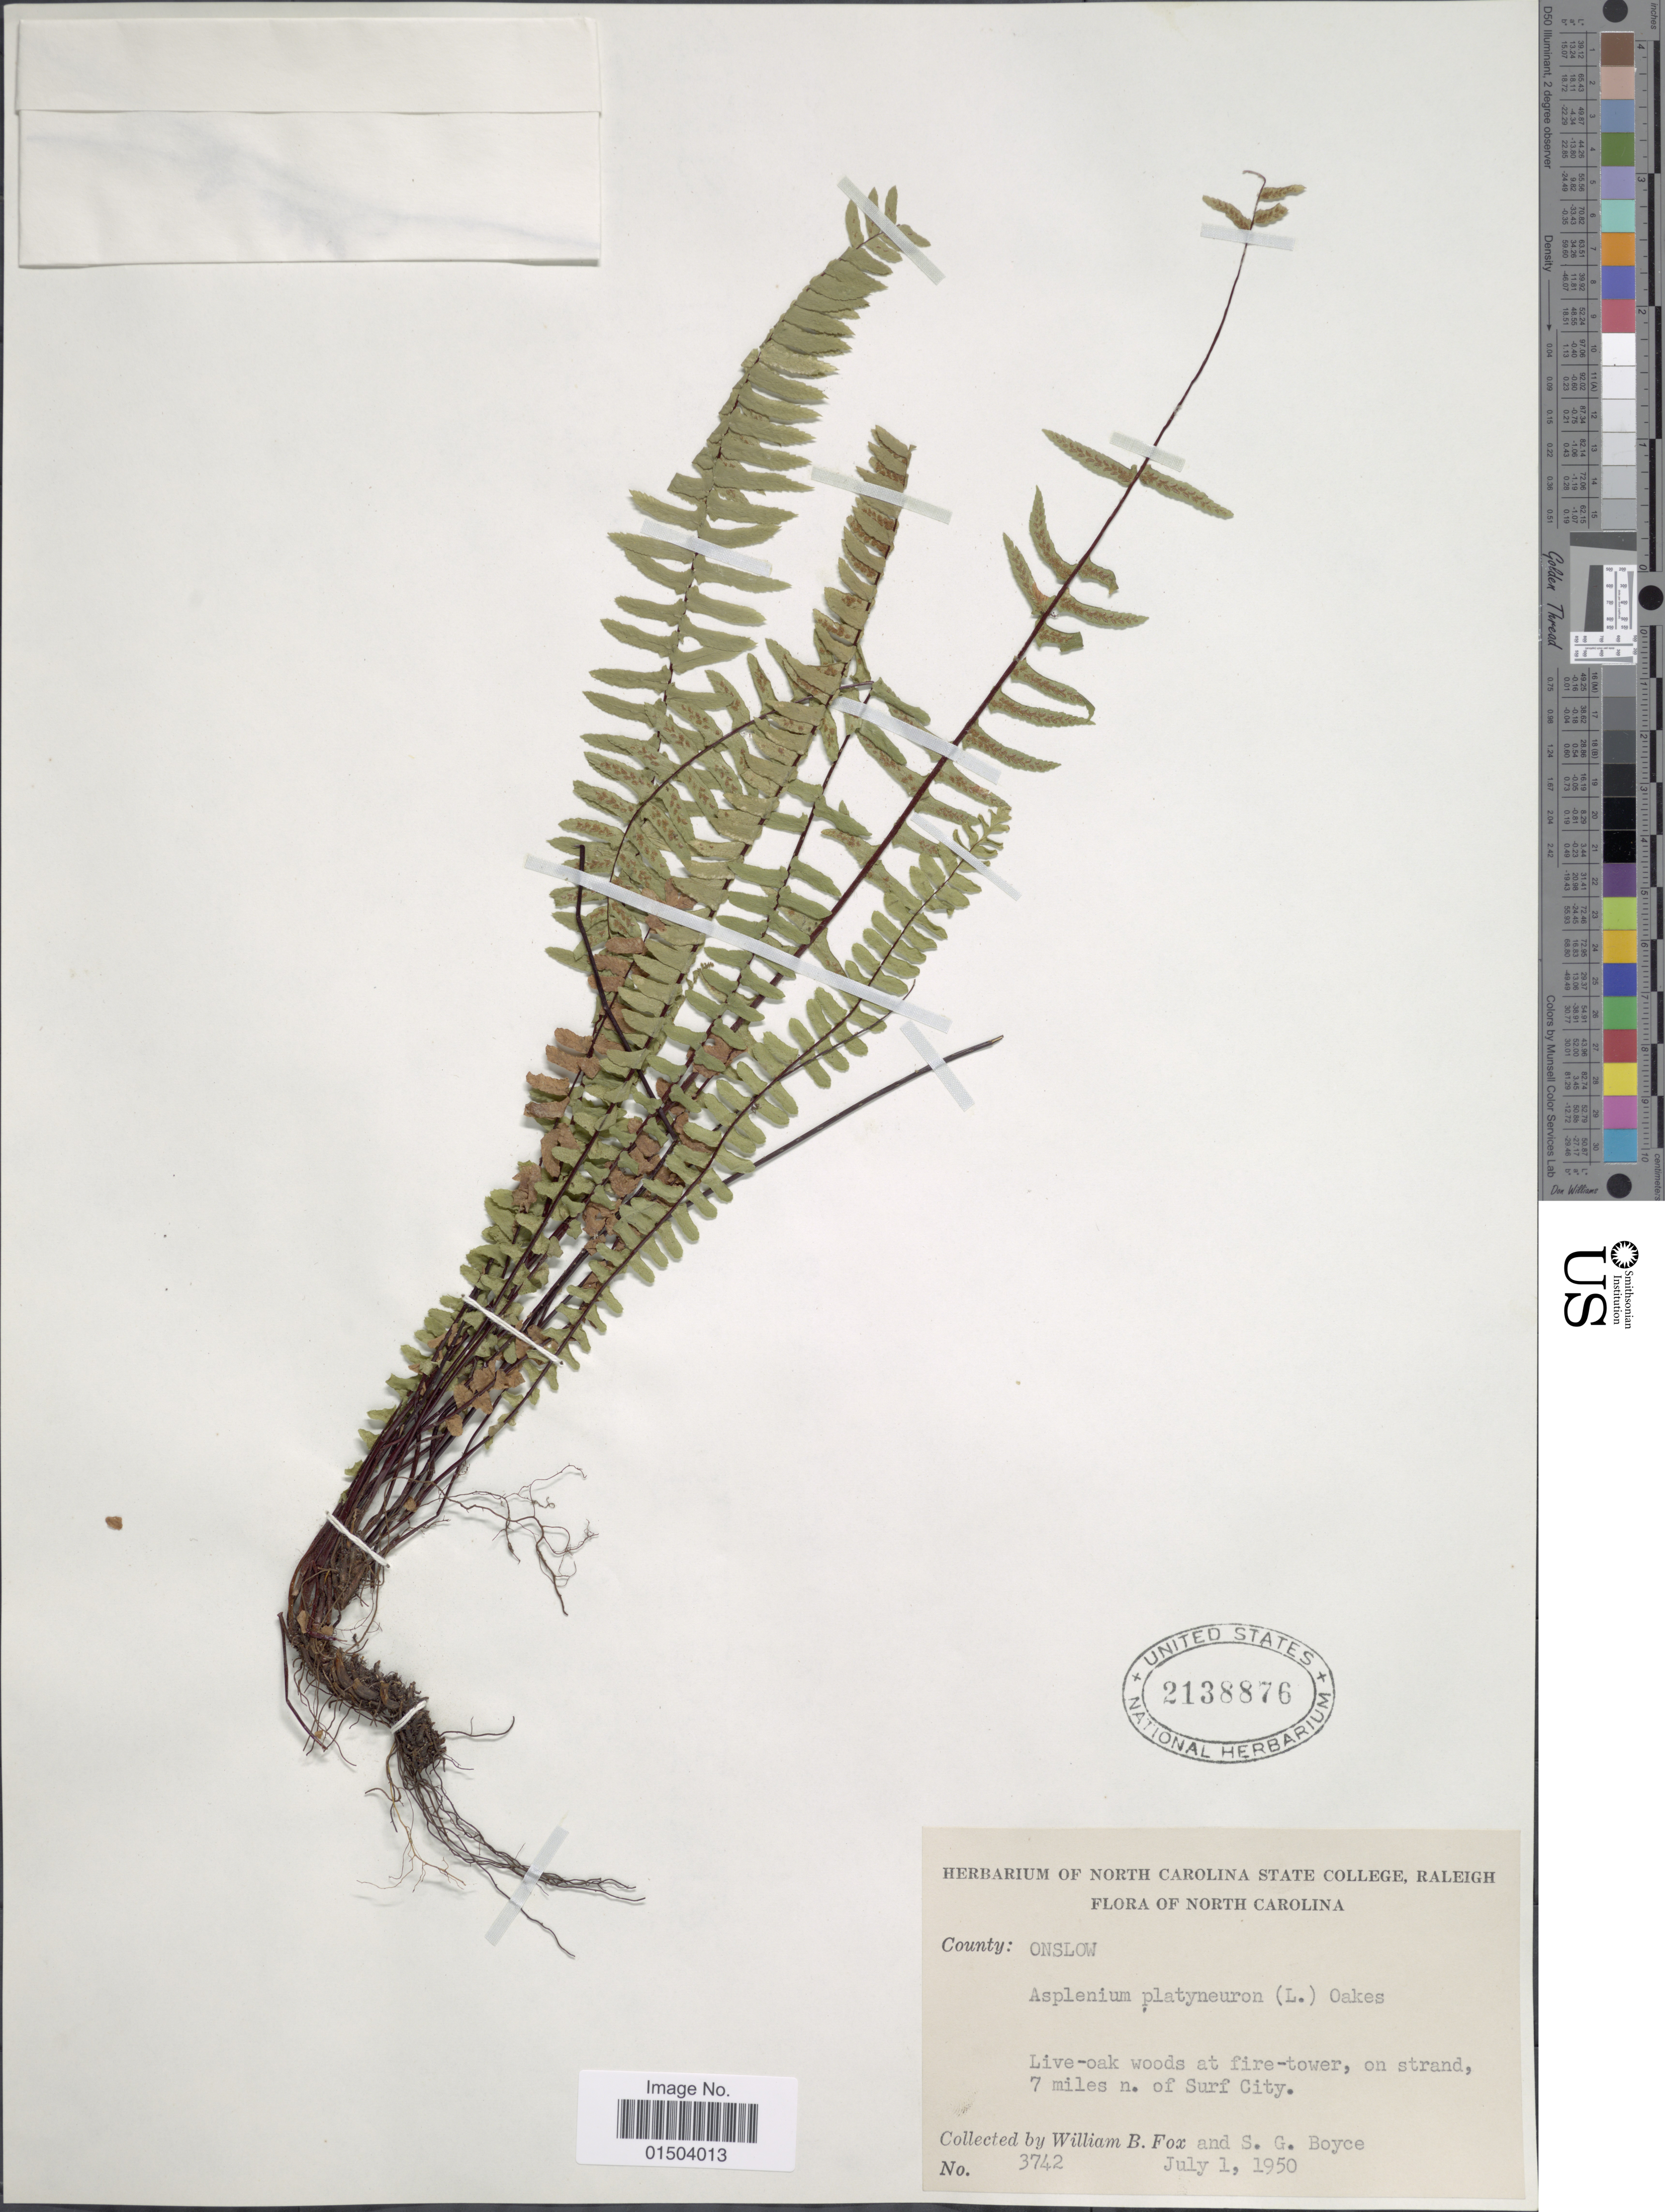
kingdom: Plantae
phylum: Tracheophyta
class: Polypodiopsida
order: Polypodiales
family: Aspleniaceae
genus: Asplenium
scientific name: Asplenium platyneuron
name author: (L.) Britton, Stearns & Poggenb.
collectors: W. B. Fox & S. Boyce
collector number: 3742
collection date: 1950-07-01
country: United States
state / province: North Carolina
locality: County: Onslow. Live-oak woods at fire-tower, on strand, 7 miles n. of Surf City.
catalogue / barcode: US 2138876